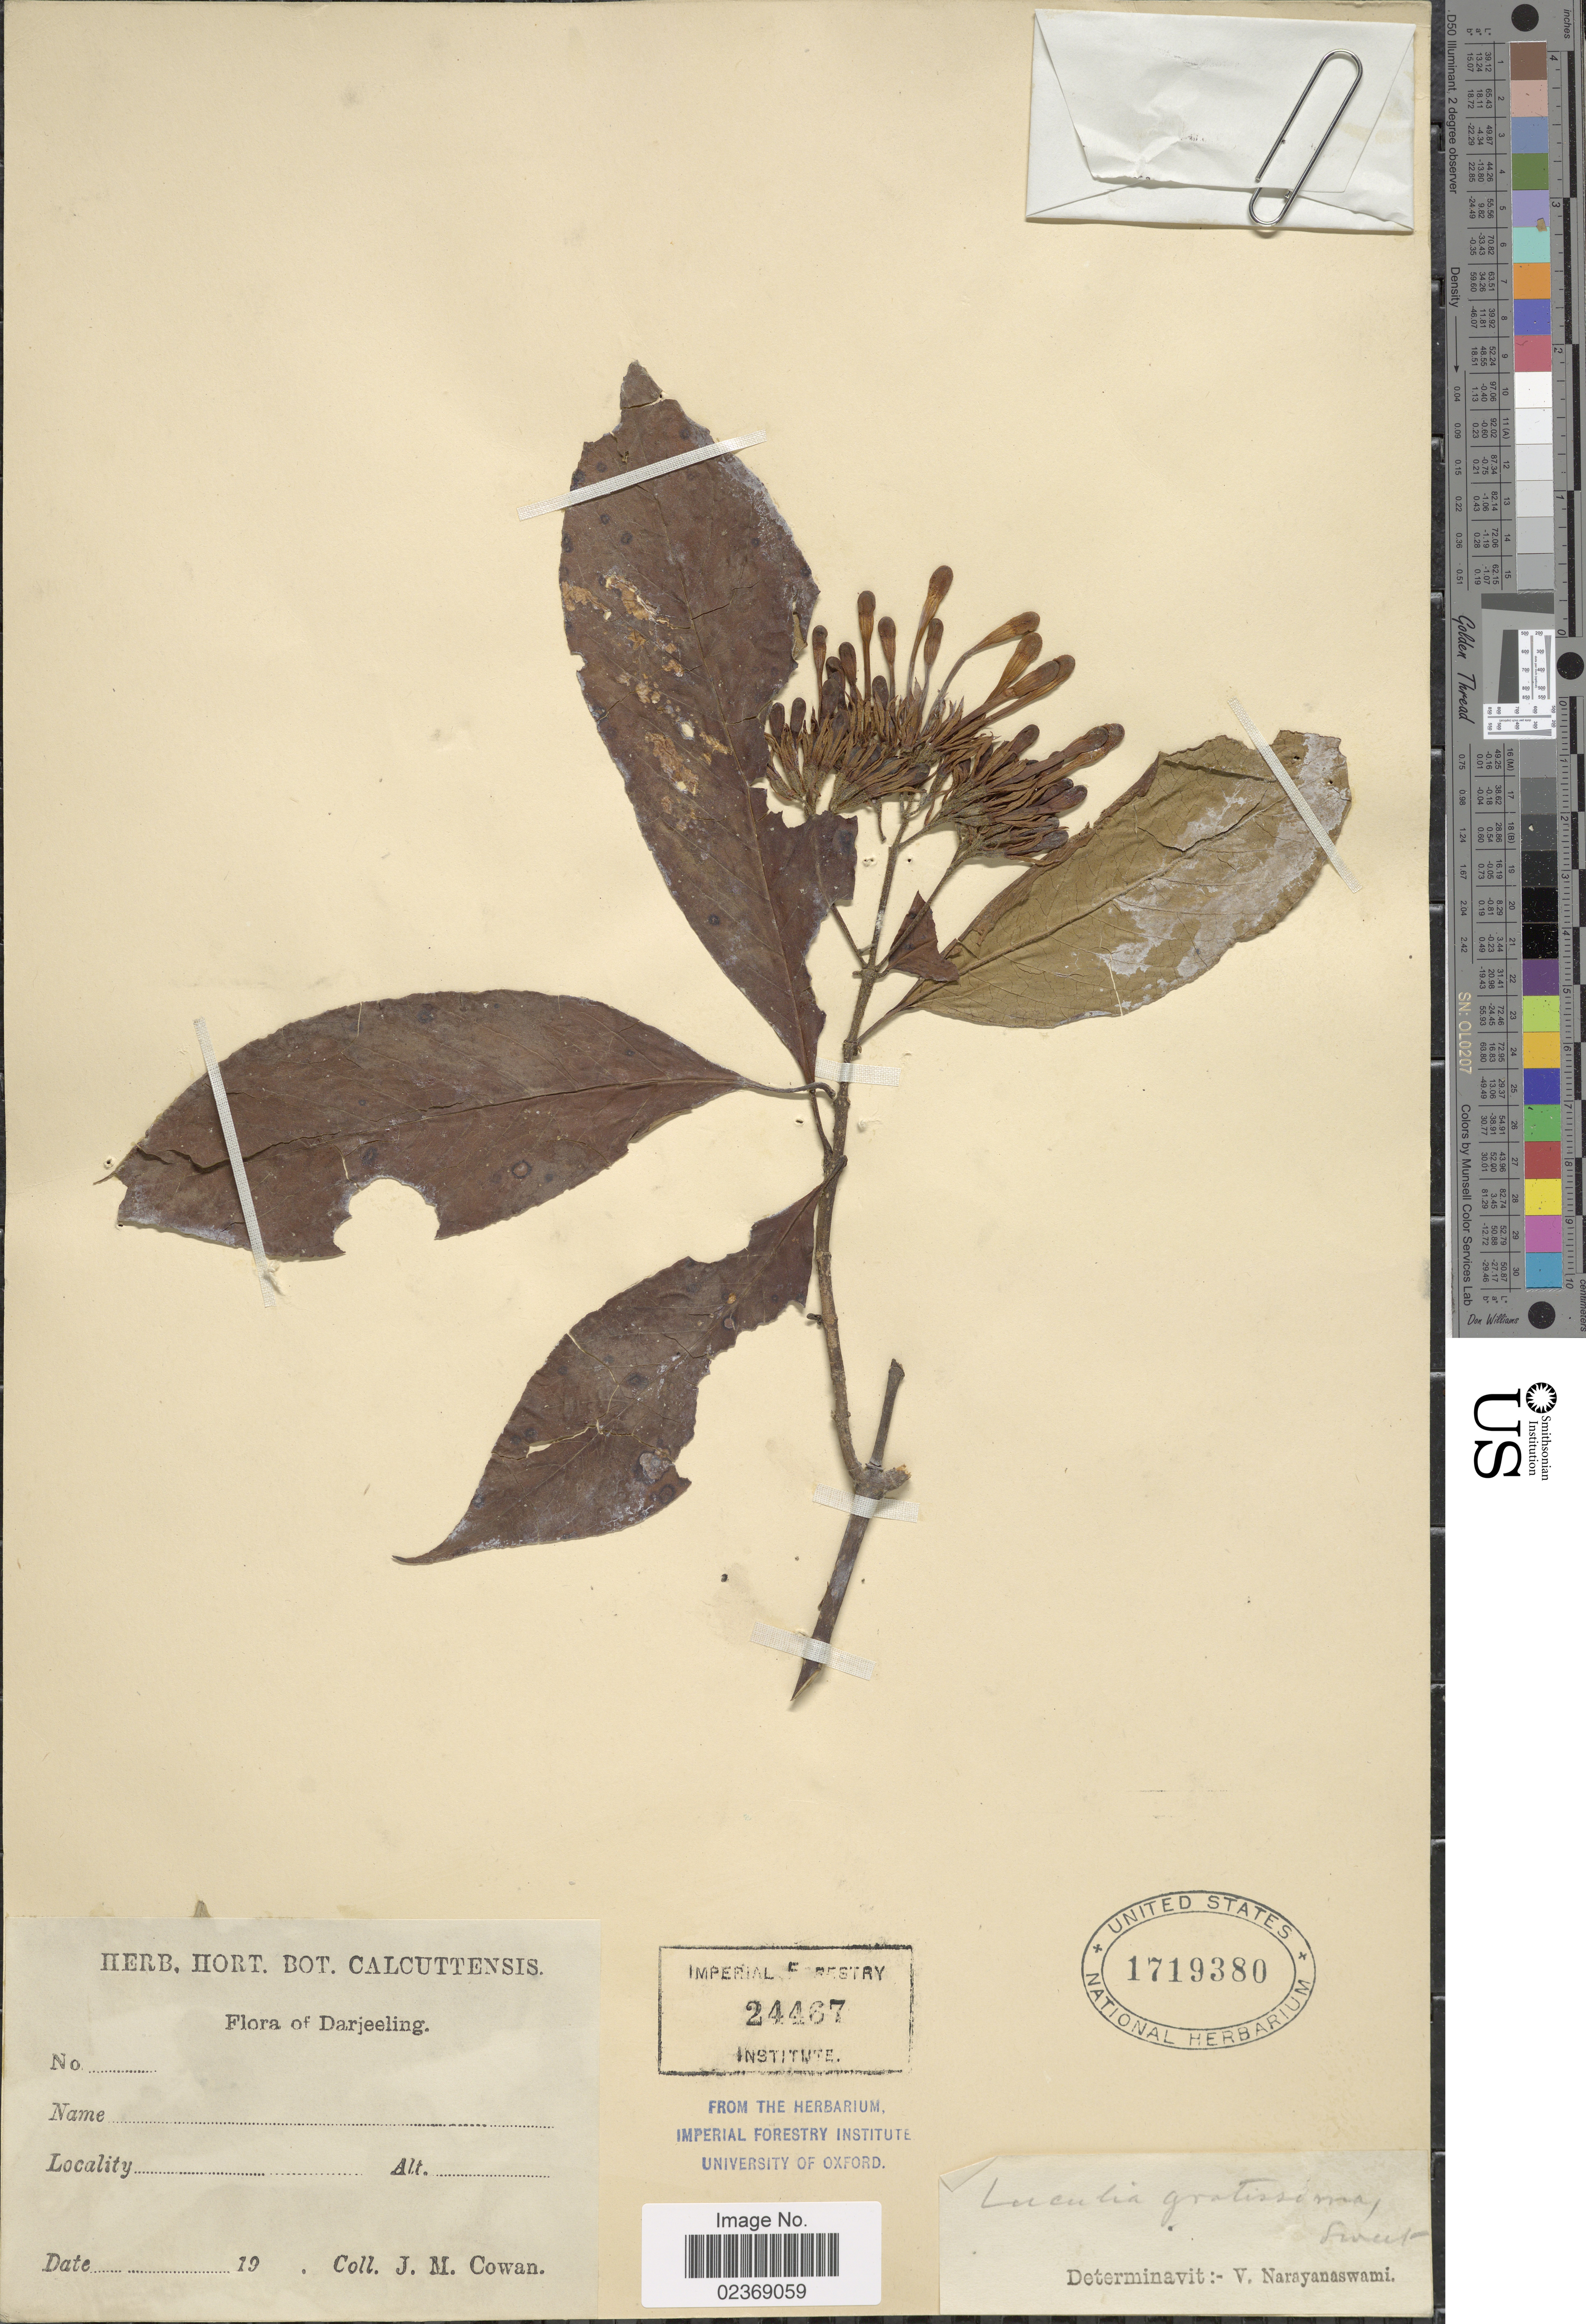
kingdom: Plantae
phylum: Tracheophyta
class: Magnoliopsida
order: Gentianales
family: Rubiaceae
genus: Luculia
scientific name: Luculia gratissima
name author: (Wall.) Sweet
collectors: J. M. Cowan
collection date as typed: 19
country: India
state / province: West Bengal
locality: Darjeeling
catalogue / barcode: US 1719380